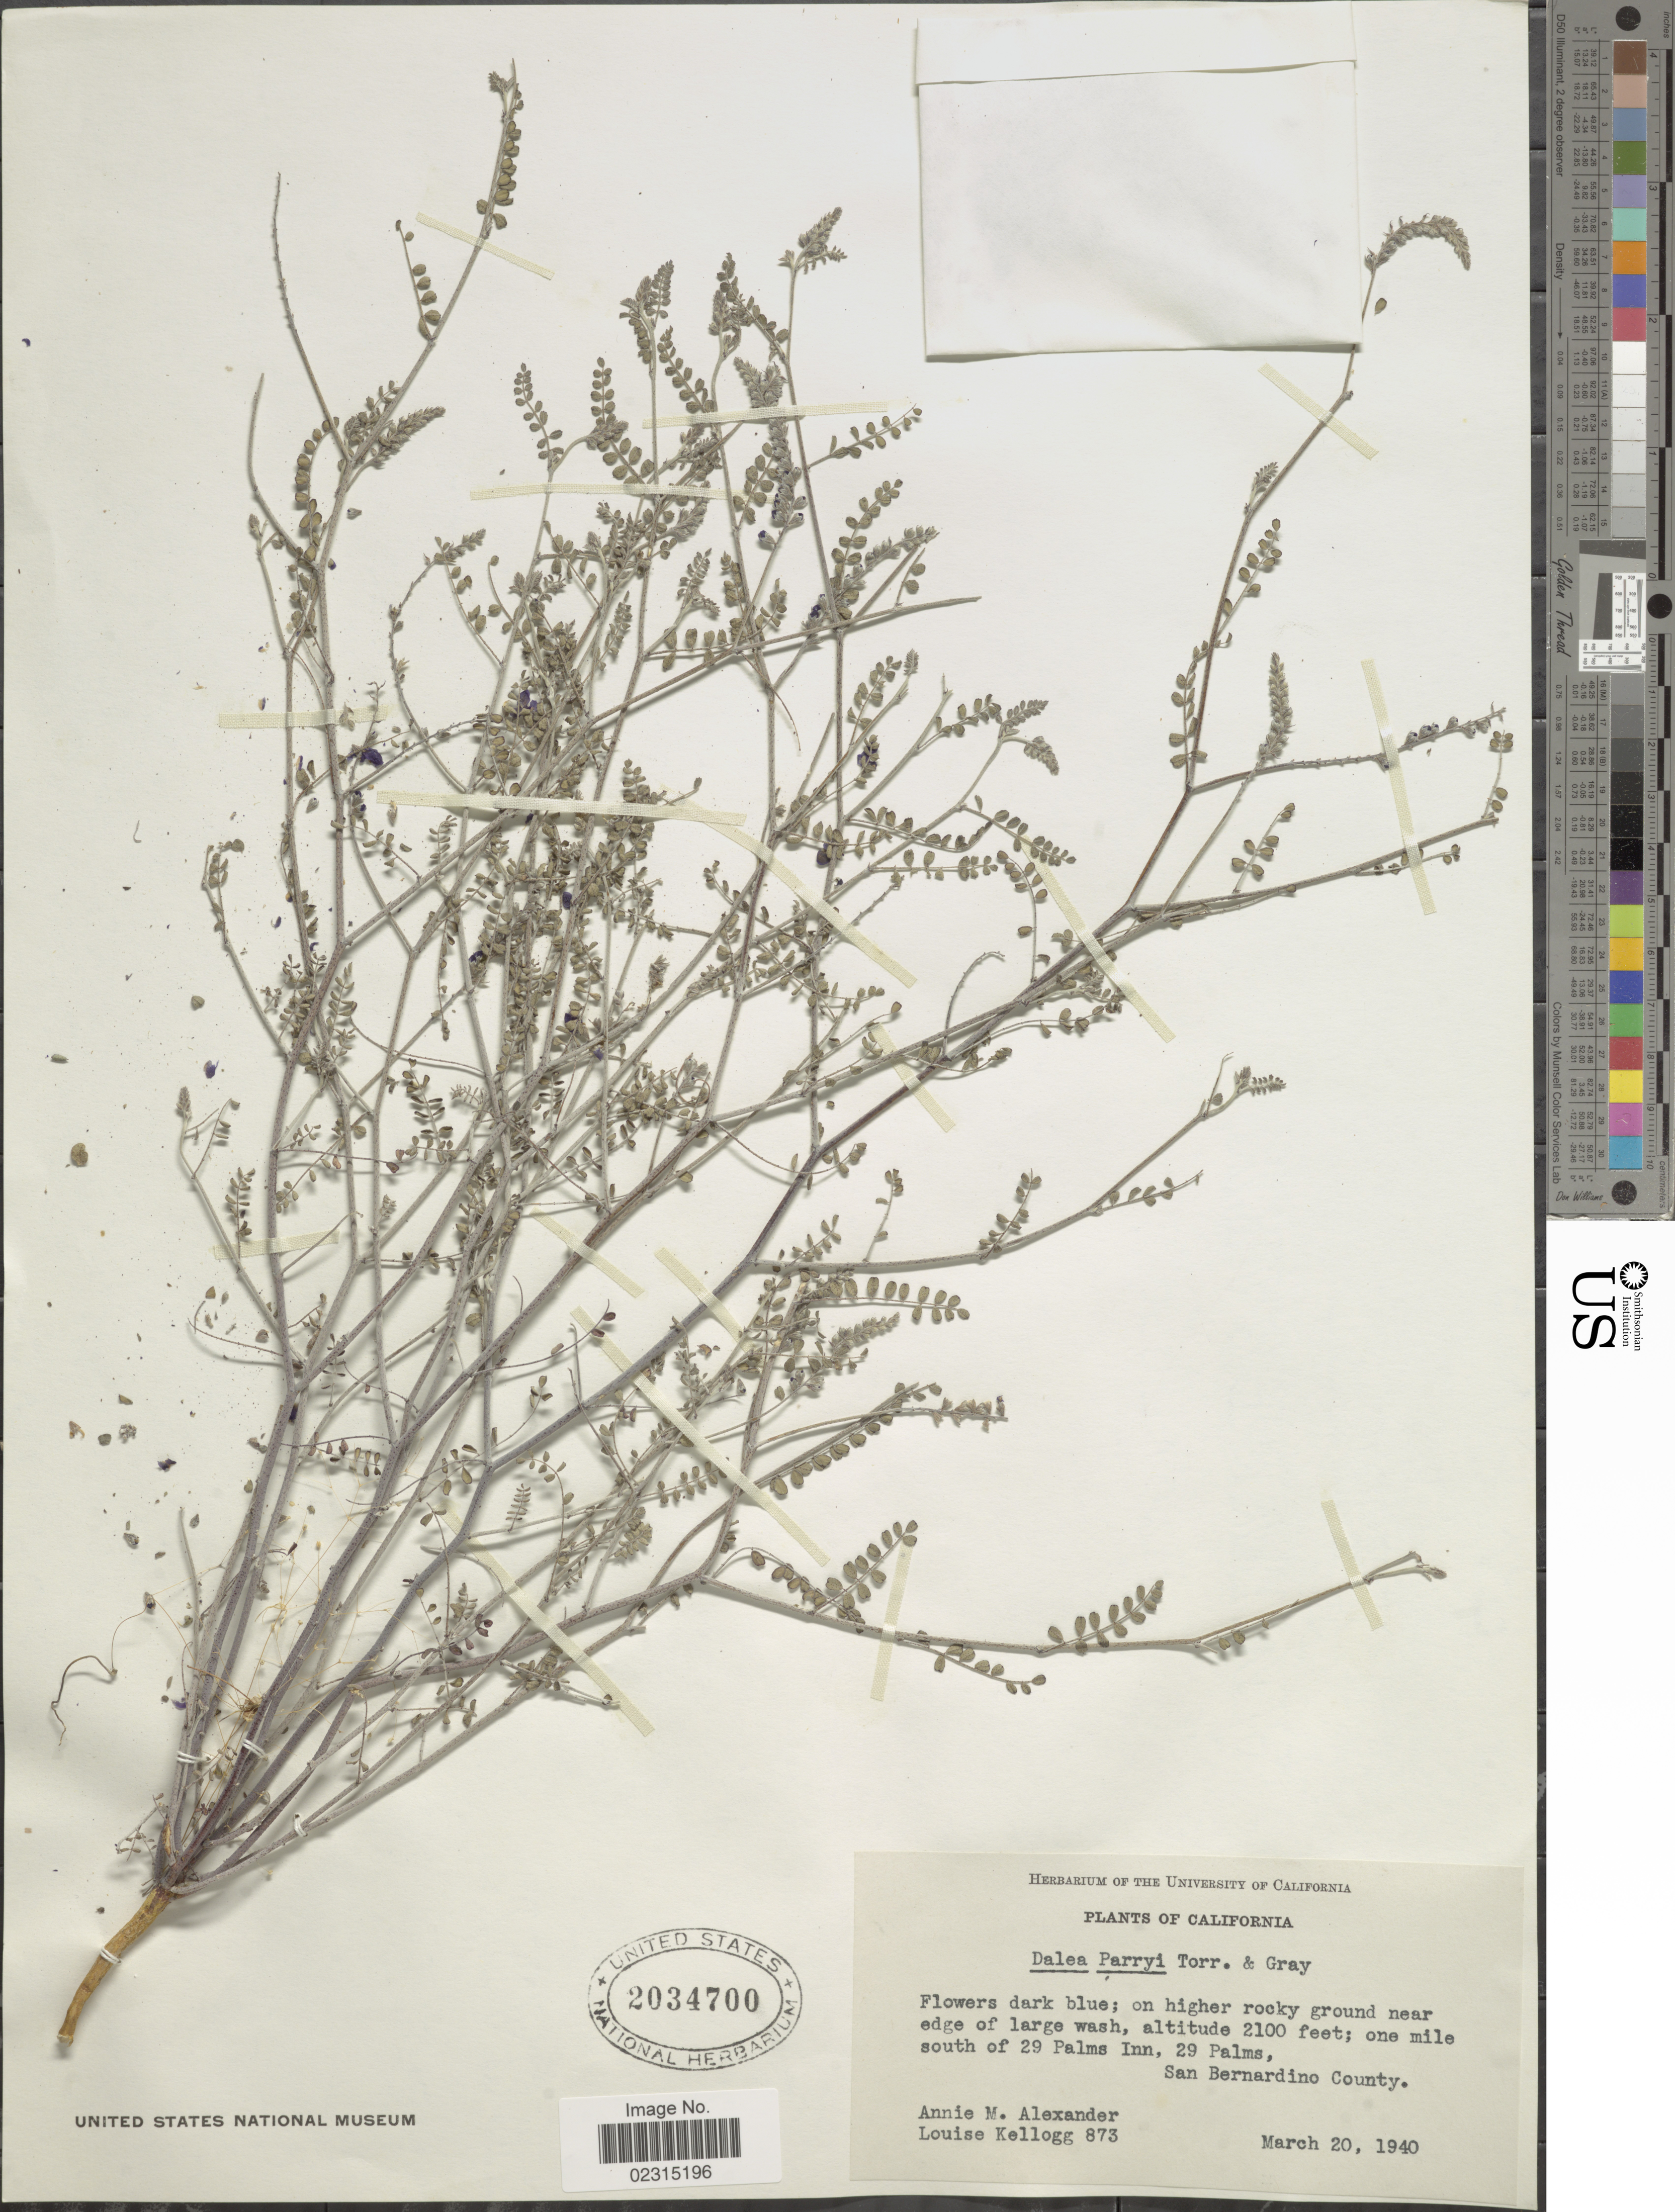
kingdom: Plantae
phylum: Tracheophyta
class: Magnoliopsida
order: Fabales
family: Fabaceae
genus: Marina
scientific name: Marina parryi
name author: (Torr. & A. Gray) Barneby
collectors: A. M. Alexander & L. Kellogg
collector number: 873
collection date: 1940-03-20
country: United States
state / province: California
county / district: San Bernardino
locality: One mile south of 29 Palms Inn, 29 Palms, San Bernardino County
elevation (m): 640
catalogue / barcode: US 2034700